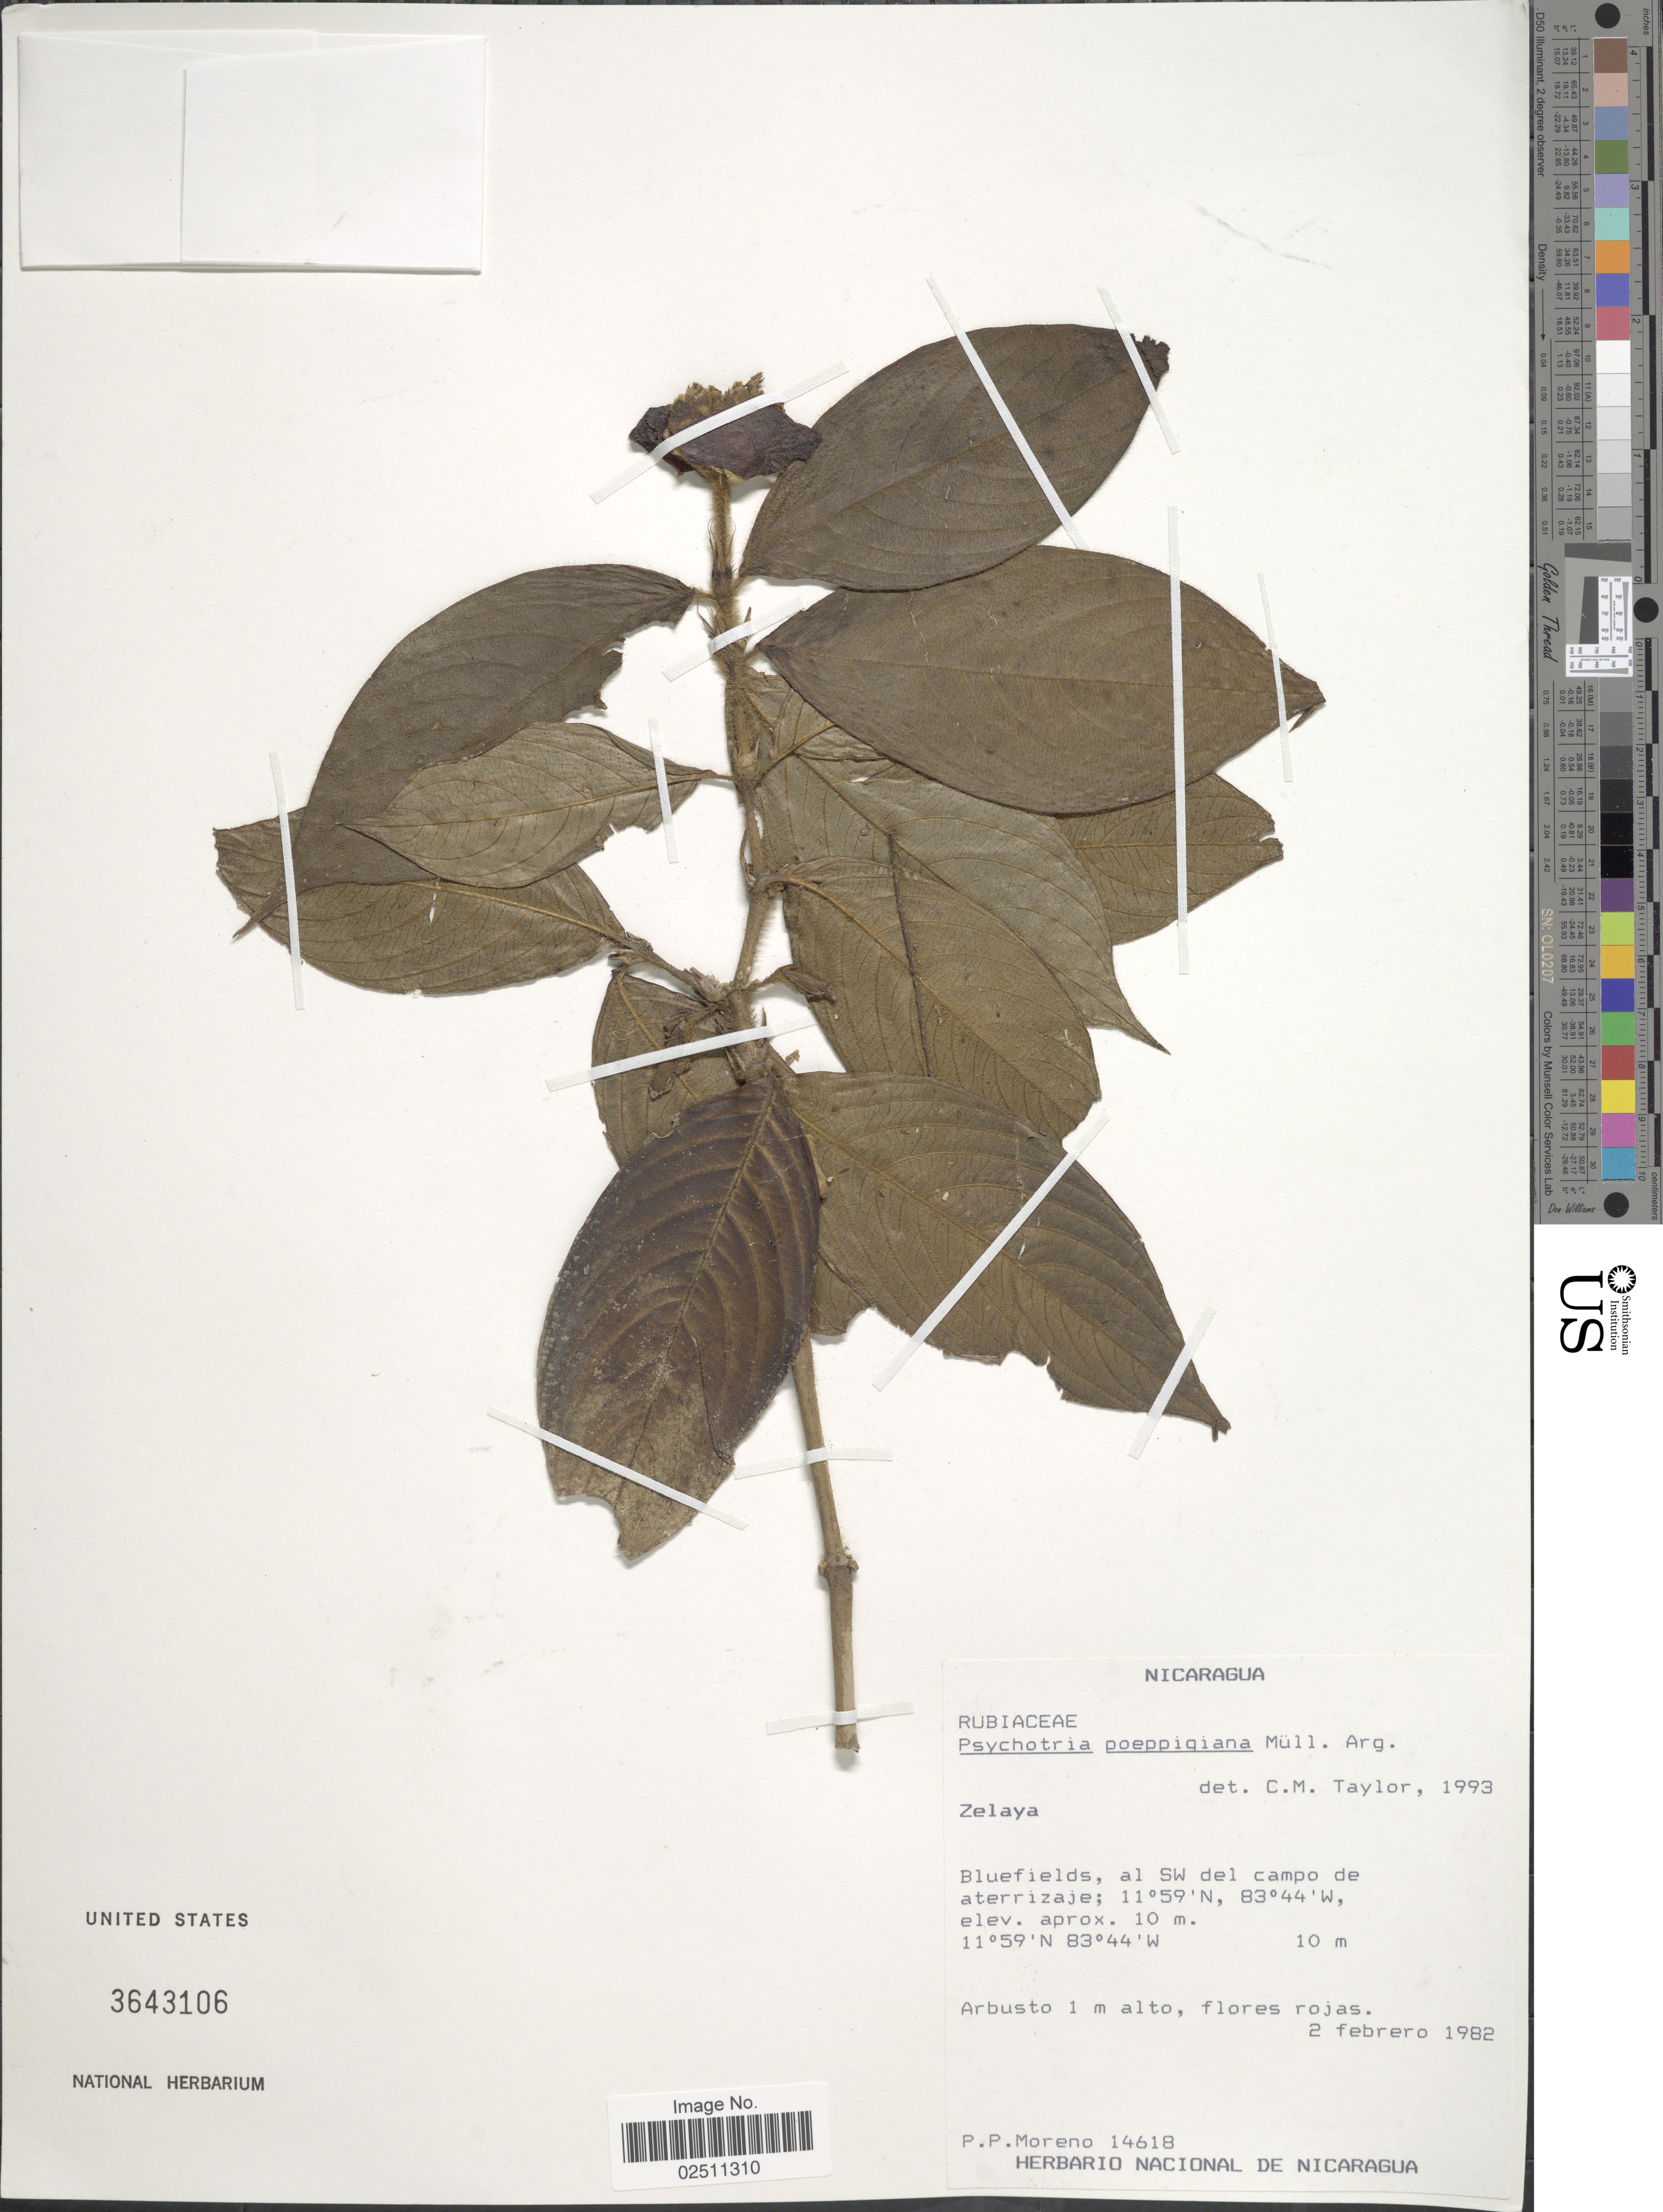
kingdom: Plantae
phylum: Tracheophyta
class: Magnoliopsida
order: Gentianales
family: Rubiaceae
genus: Psychotria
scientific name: Psychotria poeppigiana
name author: Müll. Arg.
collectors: P. Moreno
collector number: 14618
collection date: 1982-02-02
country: Nicaragua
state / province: Atlantico Sur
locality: Zelaya, Bluefields, al SW del campo de aterrizaje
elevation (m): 10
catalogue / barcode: US 3643106